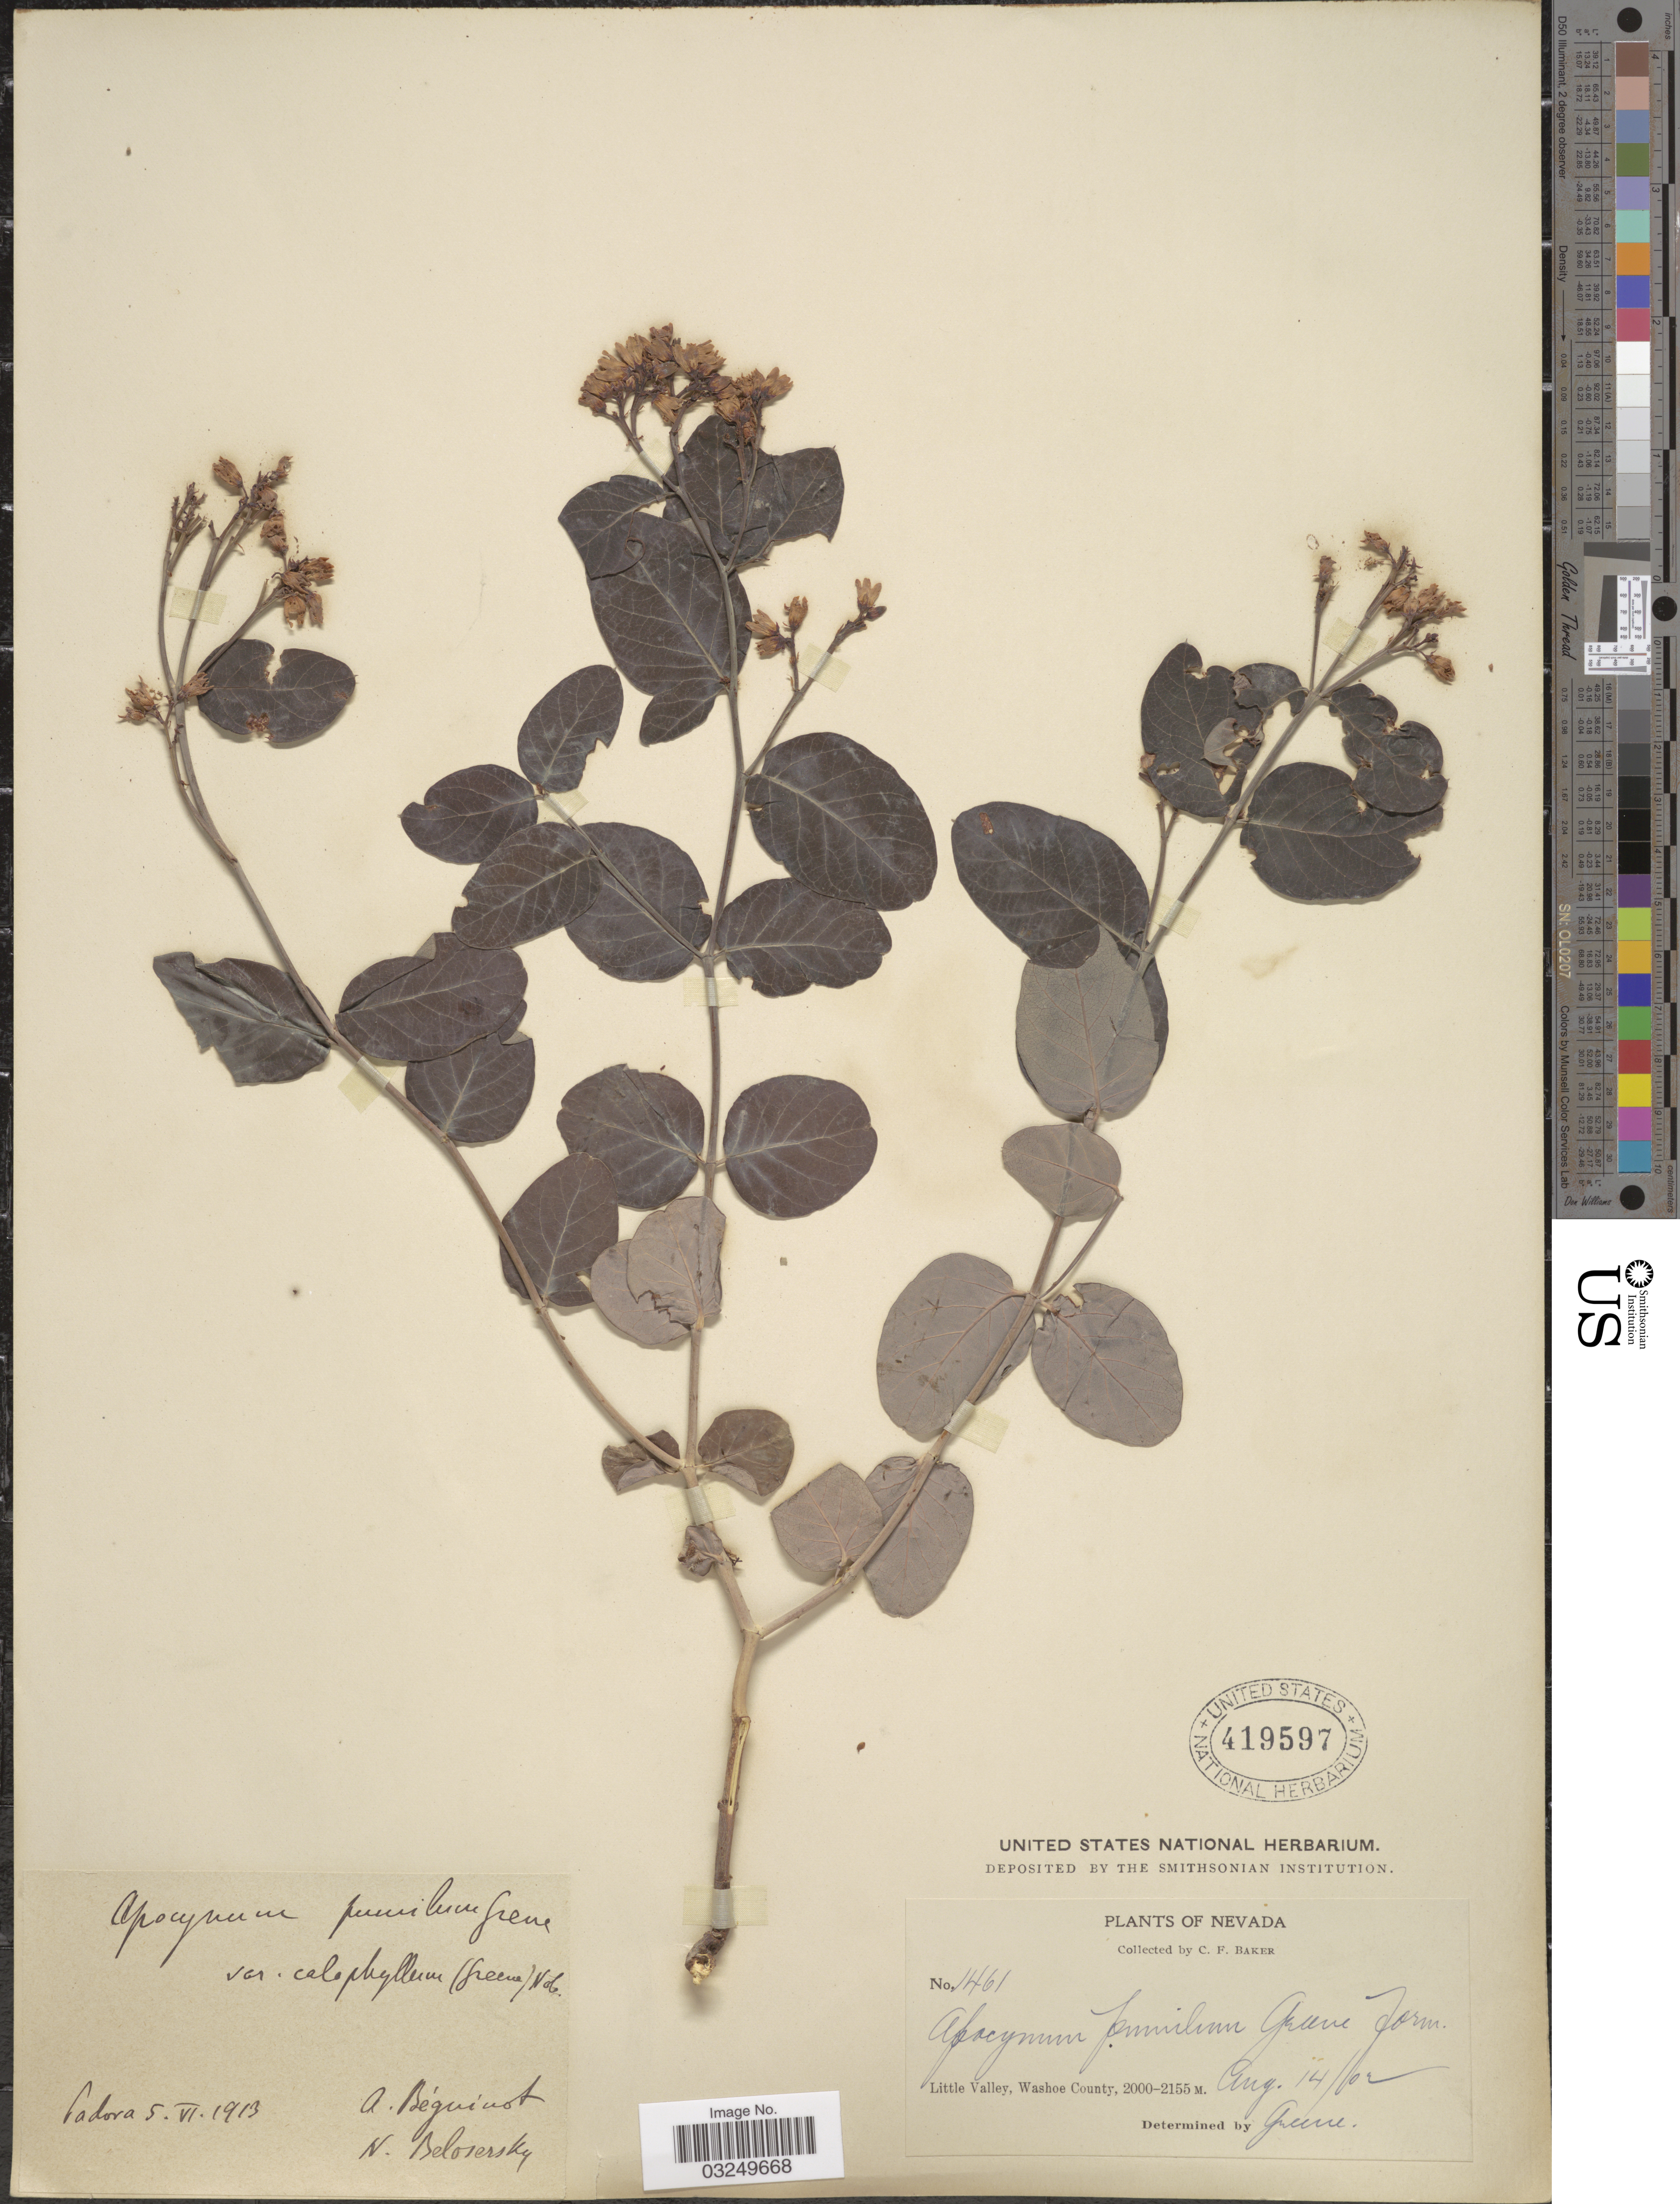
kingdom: Plantae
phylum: Tracheophyta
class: Magnoliopsida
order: Gentianales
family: Apocynaceae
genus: Apocynum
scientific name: Apocynum calophyllum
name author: S.W. Greene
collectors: C. F. Baker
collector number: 1461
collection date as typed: Transcribed d/m/y: 14/8/62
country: United States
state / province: Nevada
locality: Little Valley, Washoe County.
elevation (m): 2000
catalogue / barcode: US 419597